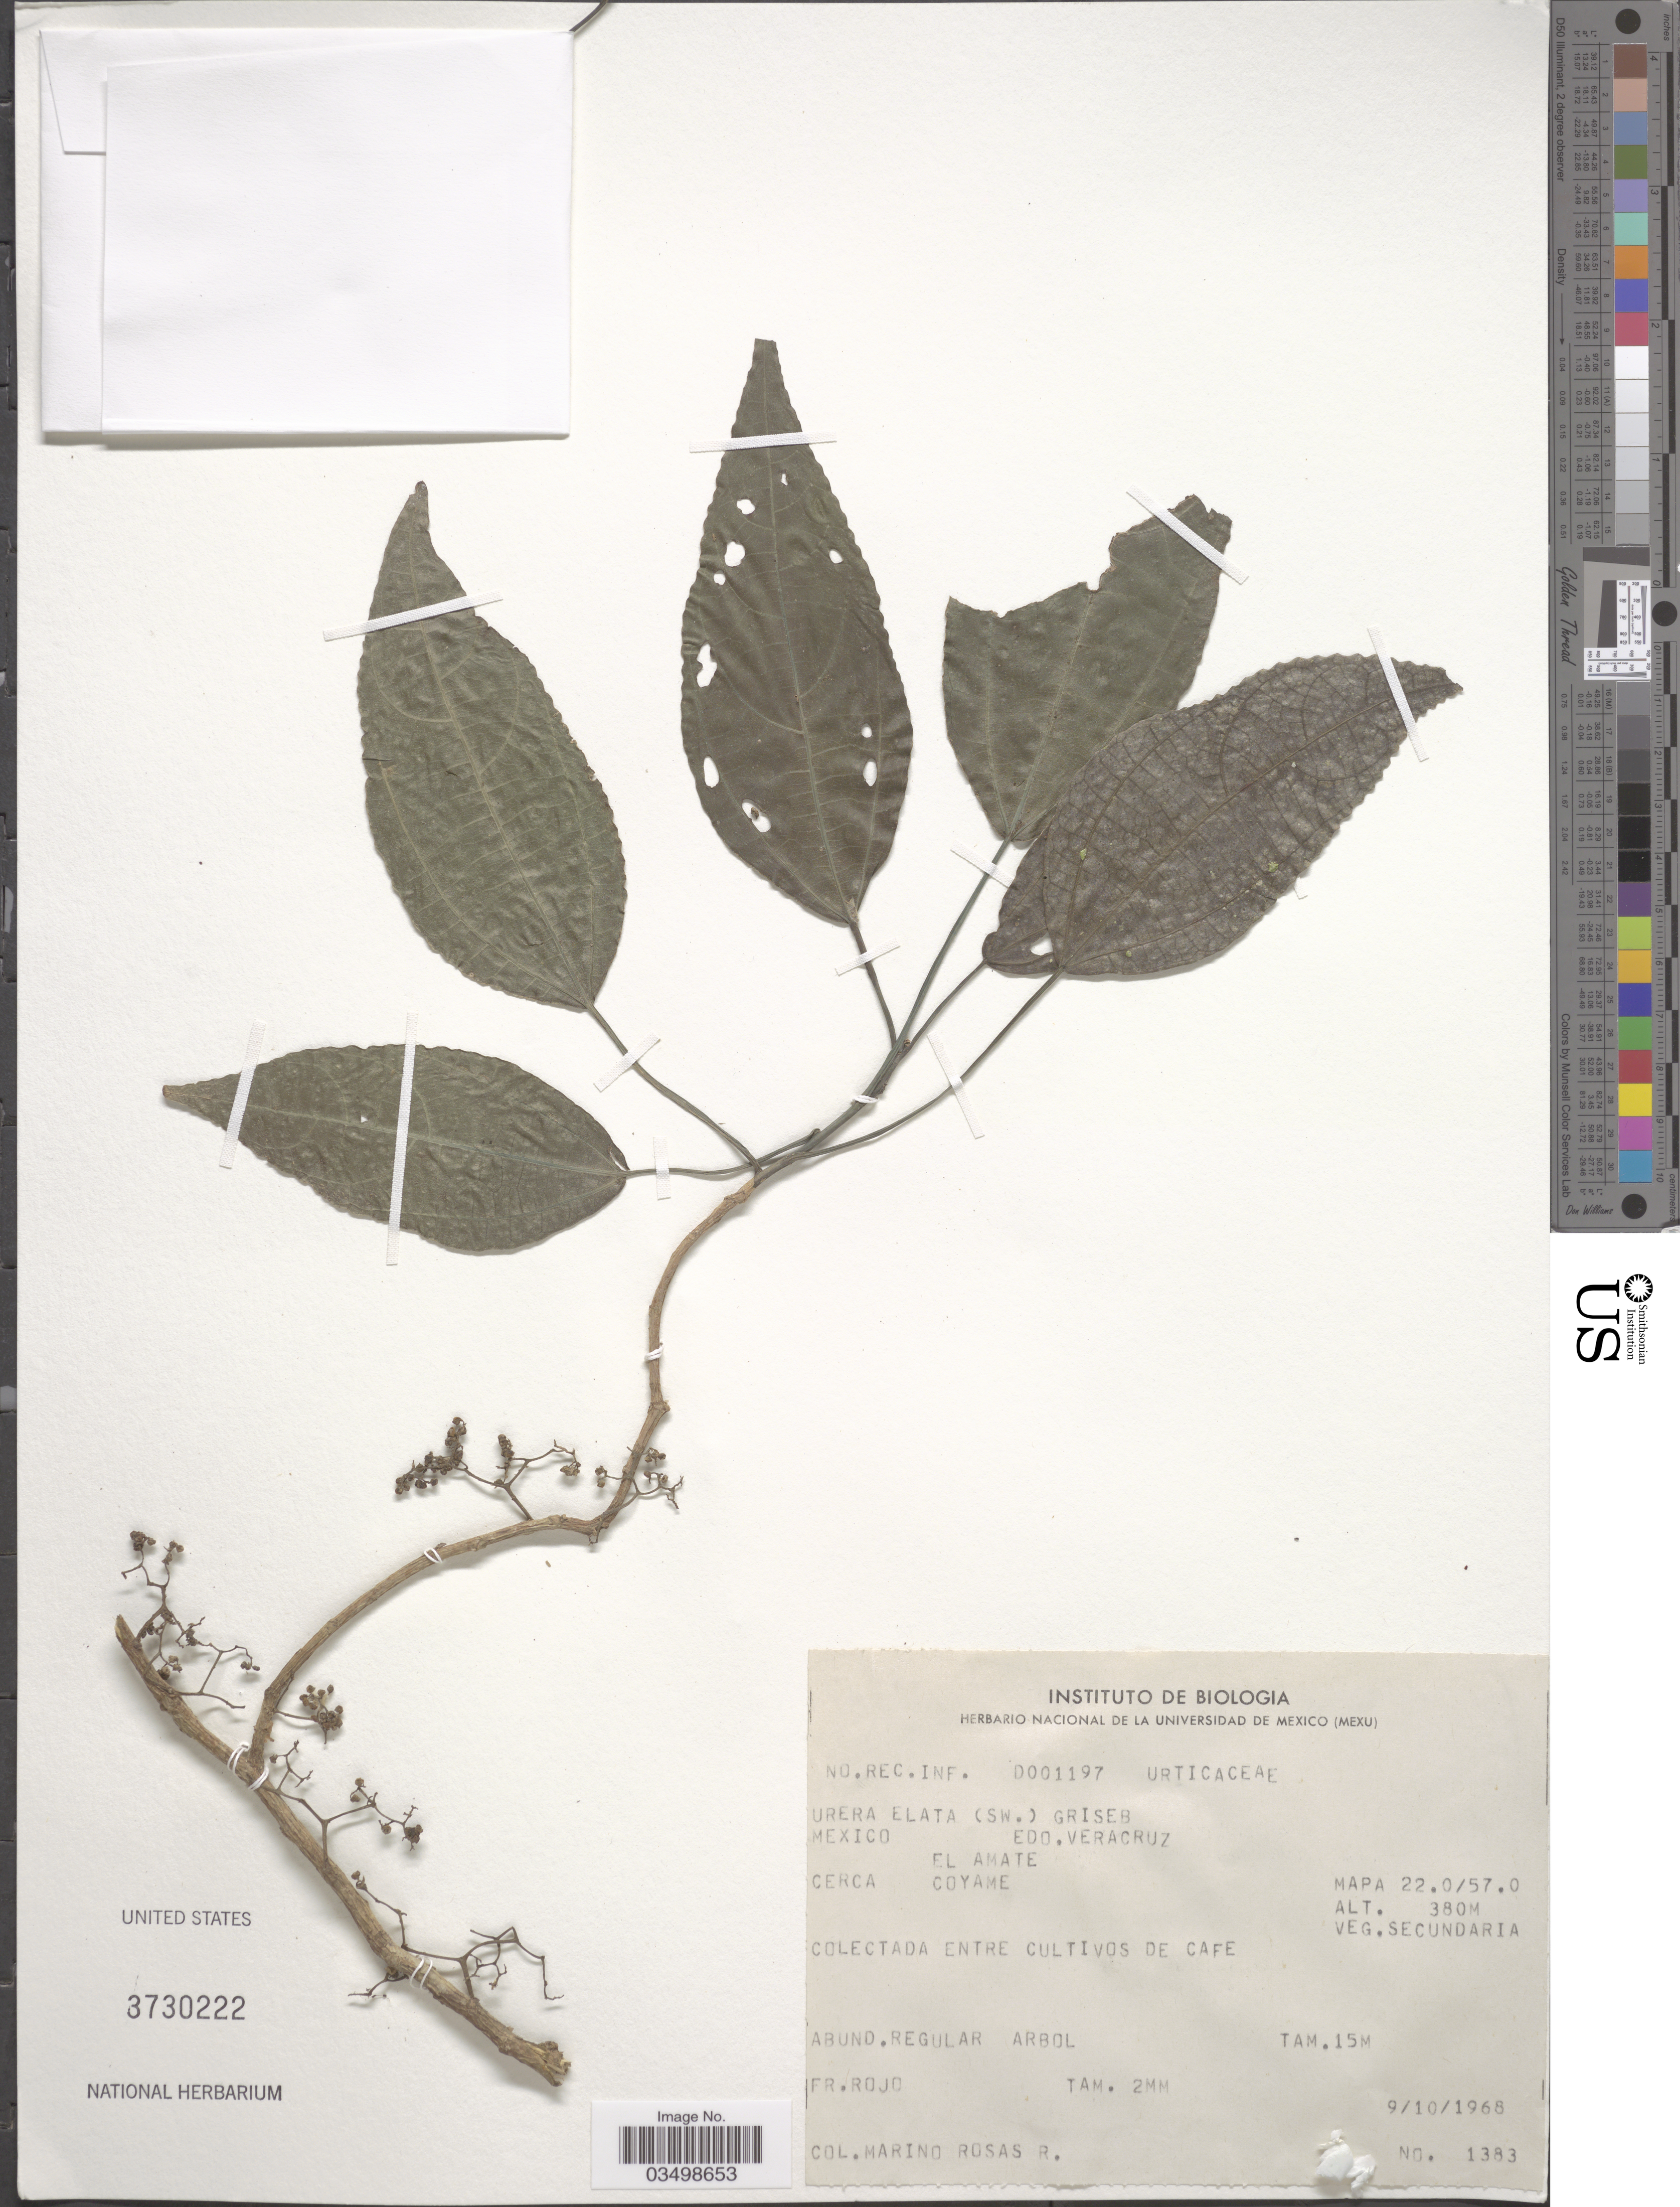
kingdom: Plantae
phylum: Tracheophyta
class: Magnoliopsida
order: Rosales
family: Urticaceae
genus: Urera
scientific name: Urera elata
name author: (Sw.) Griseb.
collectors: M. Rosas R.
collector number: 1383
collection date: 1968-10-09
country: Mexico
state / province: Veracruz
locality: Edo. Veracruz, El Amate cerca Coyame. Mapa 22.0/57.0.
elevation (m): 380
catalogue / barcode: US 3730222